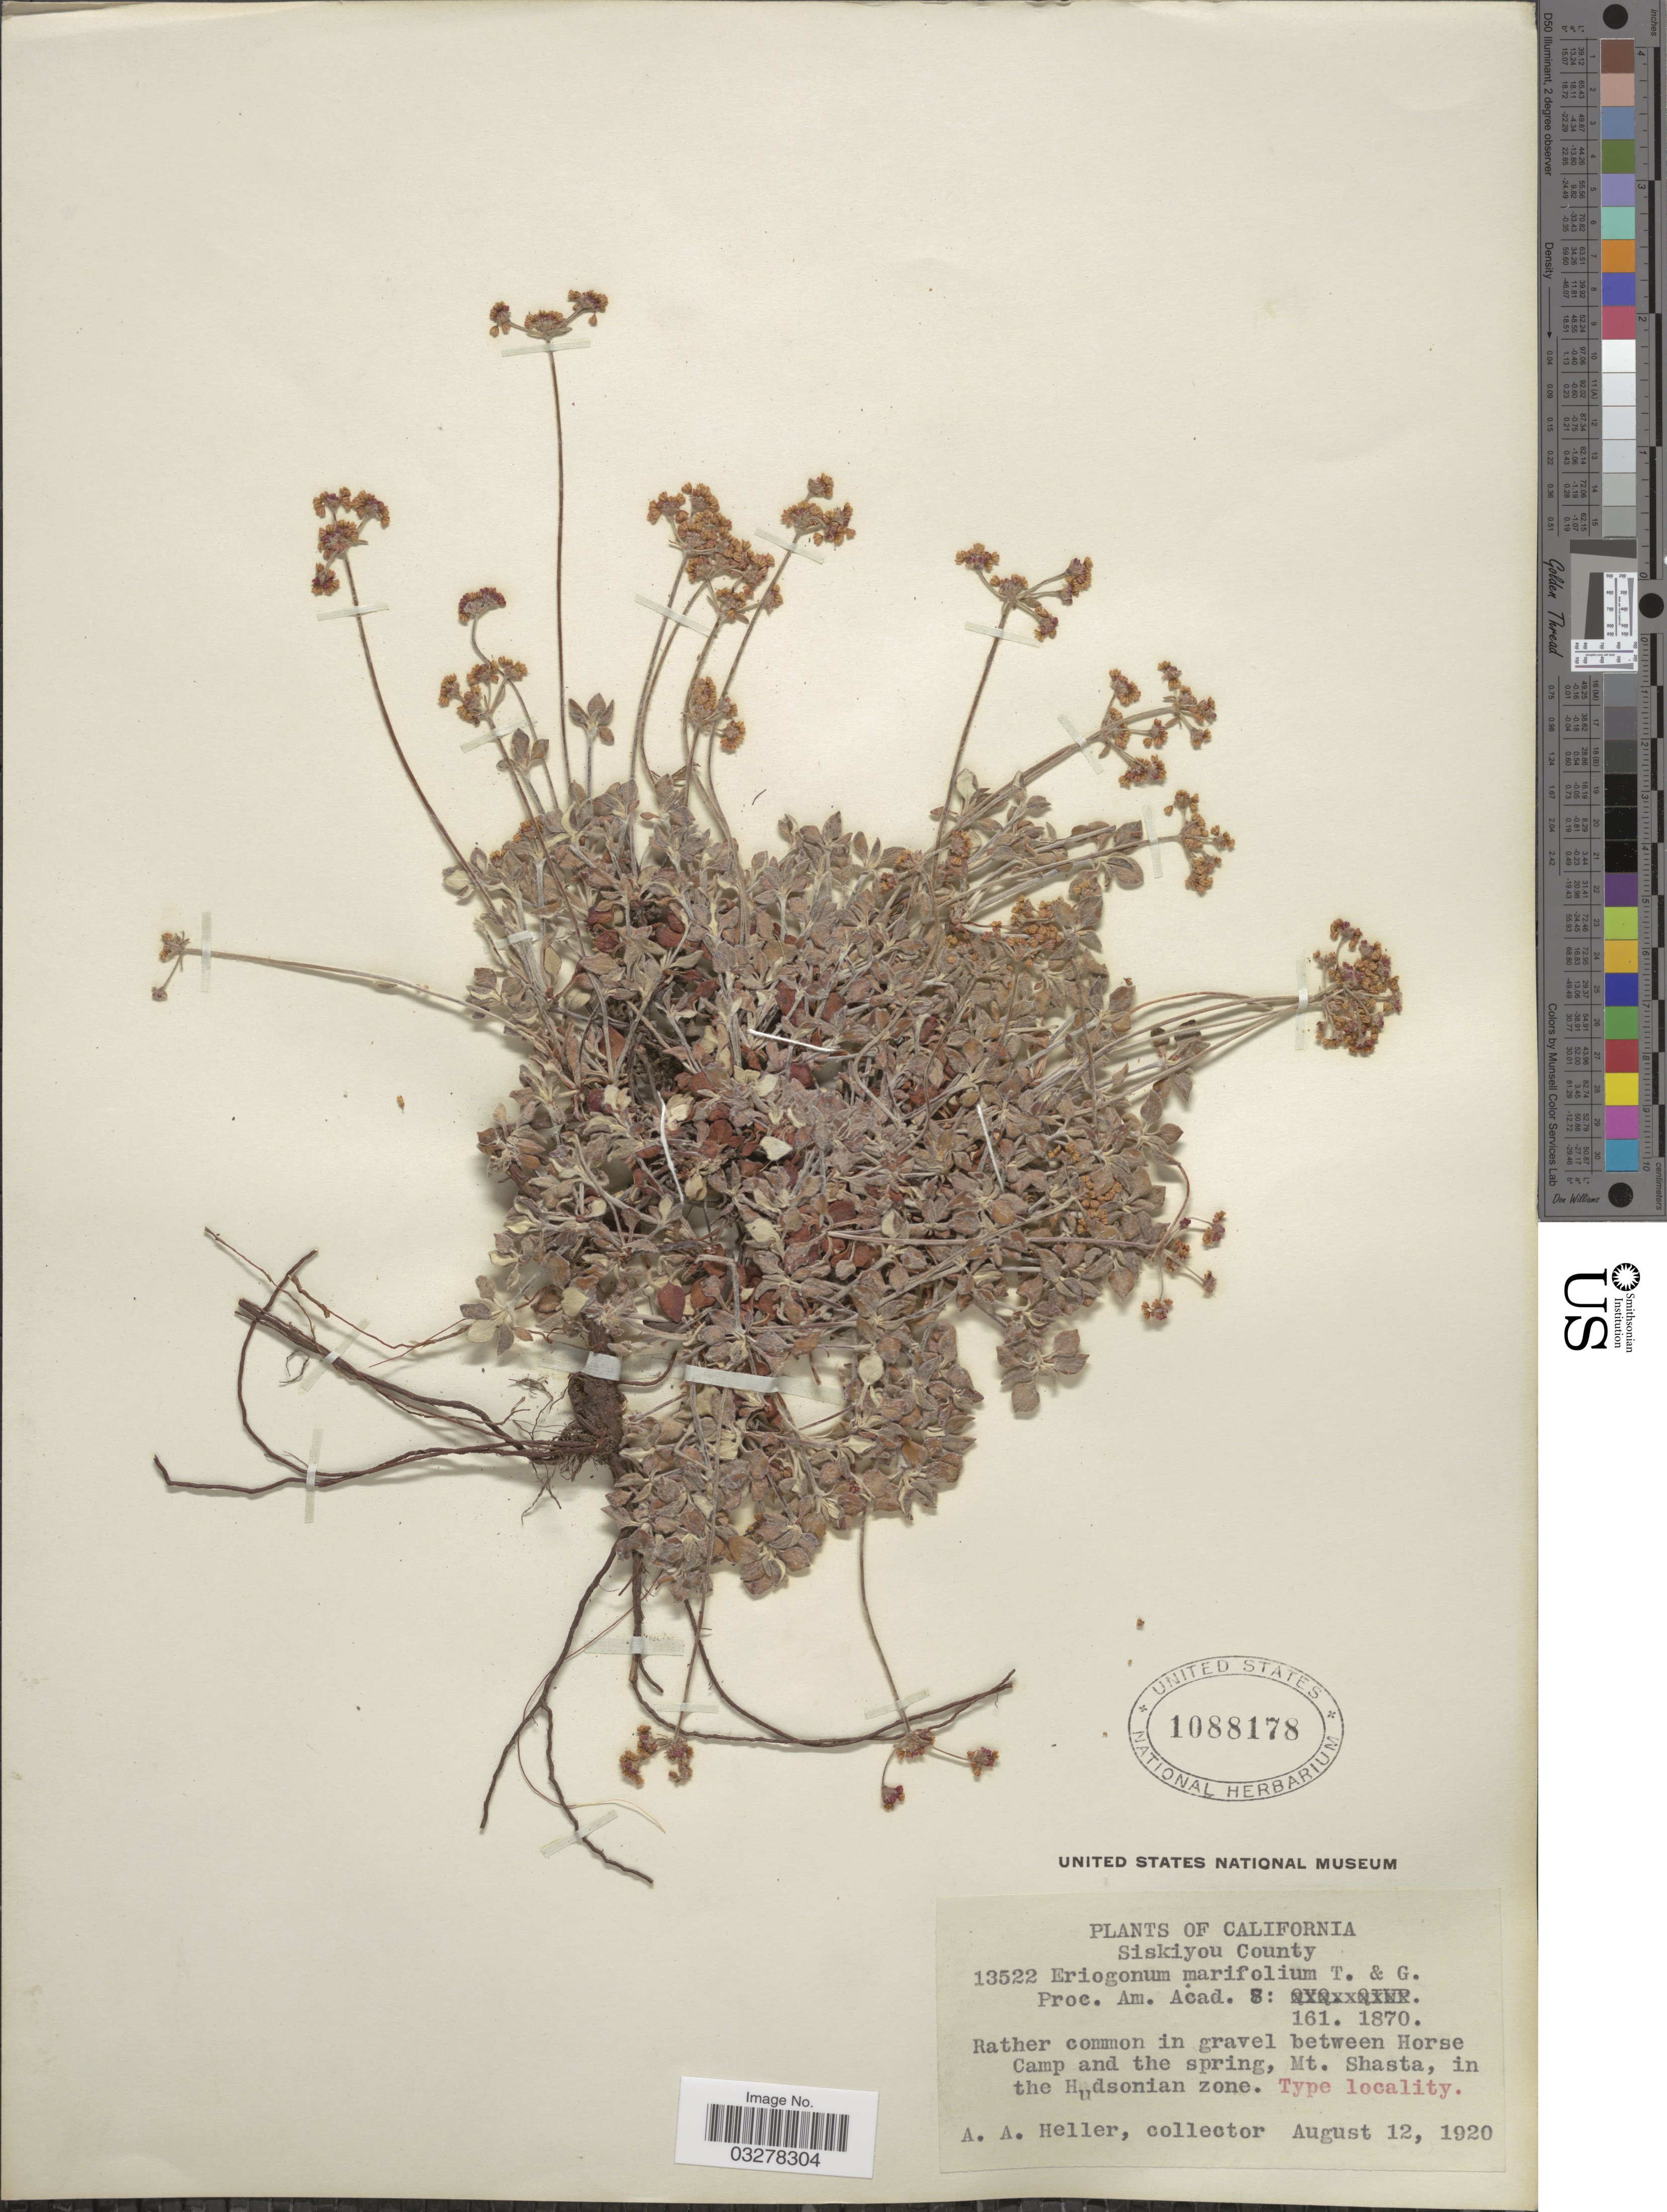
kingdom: Plantae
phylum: Tracheophyta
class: Magnoliopsida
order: Caryophyllales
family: Polygonaceae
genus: Eriogonum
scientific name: Eriogonum marifolium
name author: Torr. & A. Gray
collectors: A. A. Heller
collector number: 13522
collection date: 1920-08-12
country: United States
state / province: California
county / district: Siskiyou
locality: Siskiyou County. Between Horse Camp and the spring, Mt. Shasta, in the Hudsonian zone.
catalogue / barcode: US 1088178